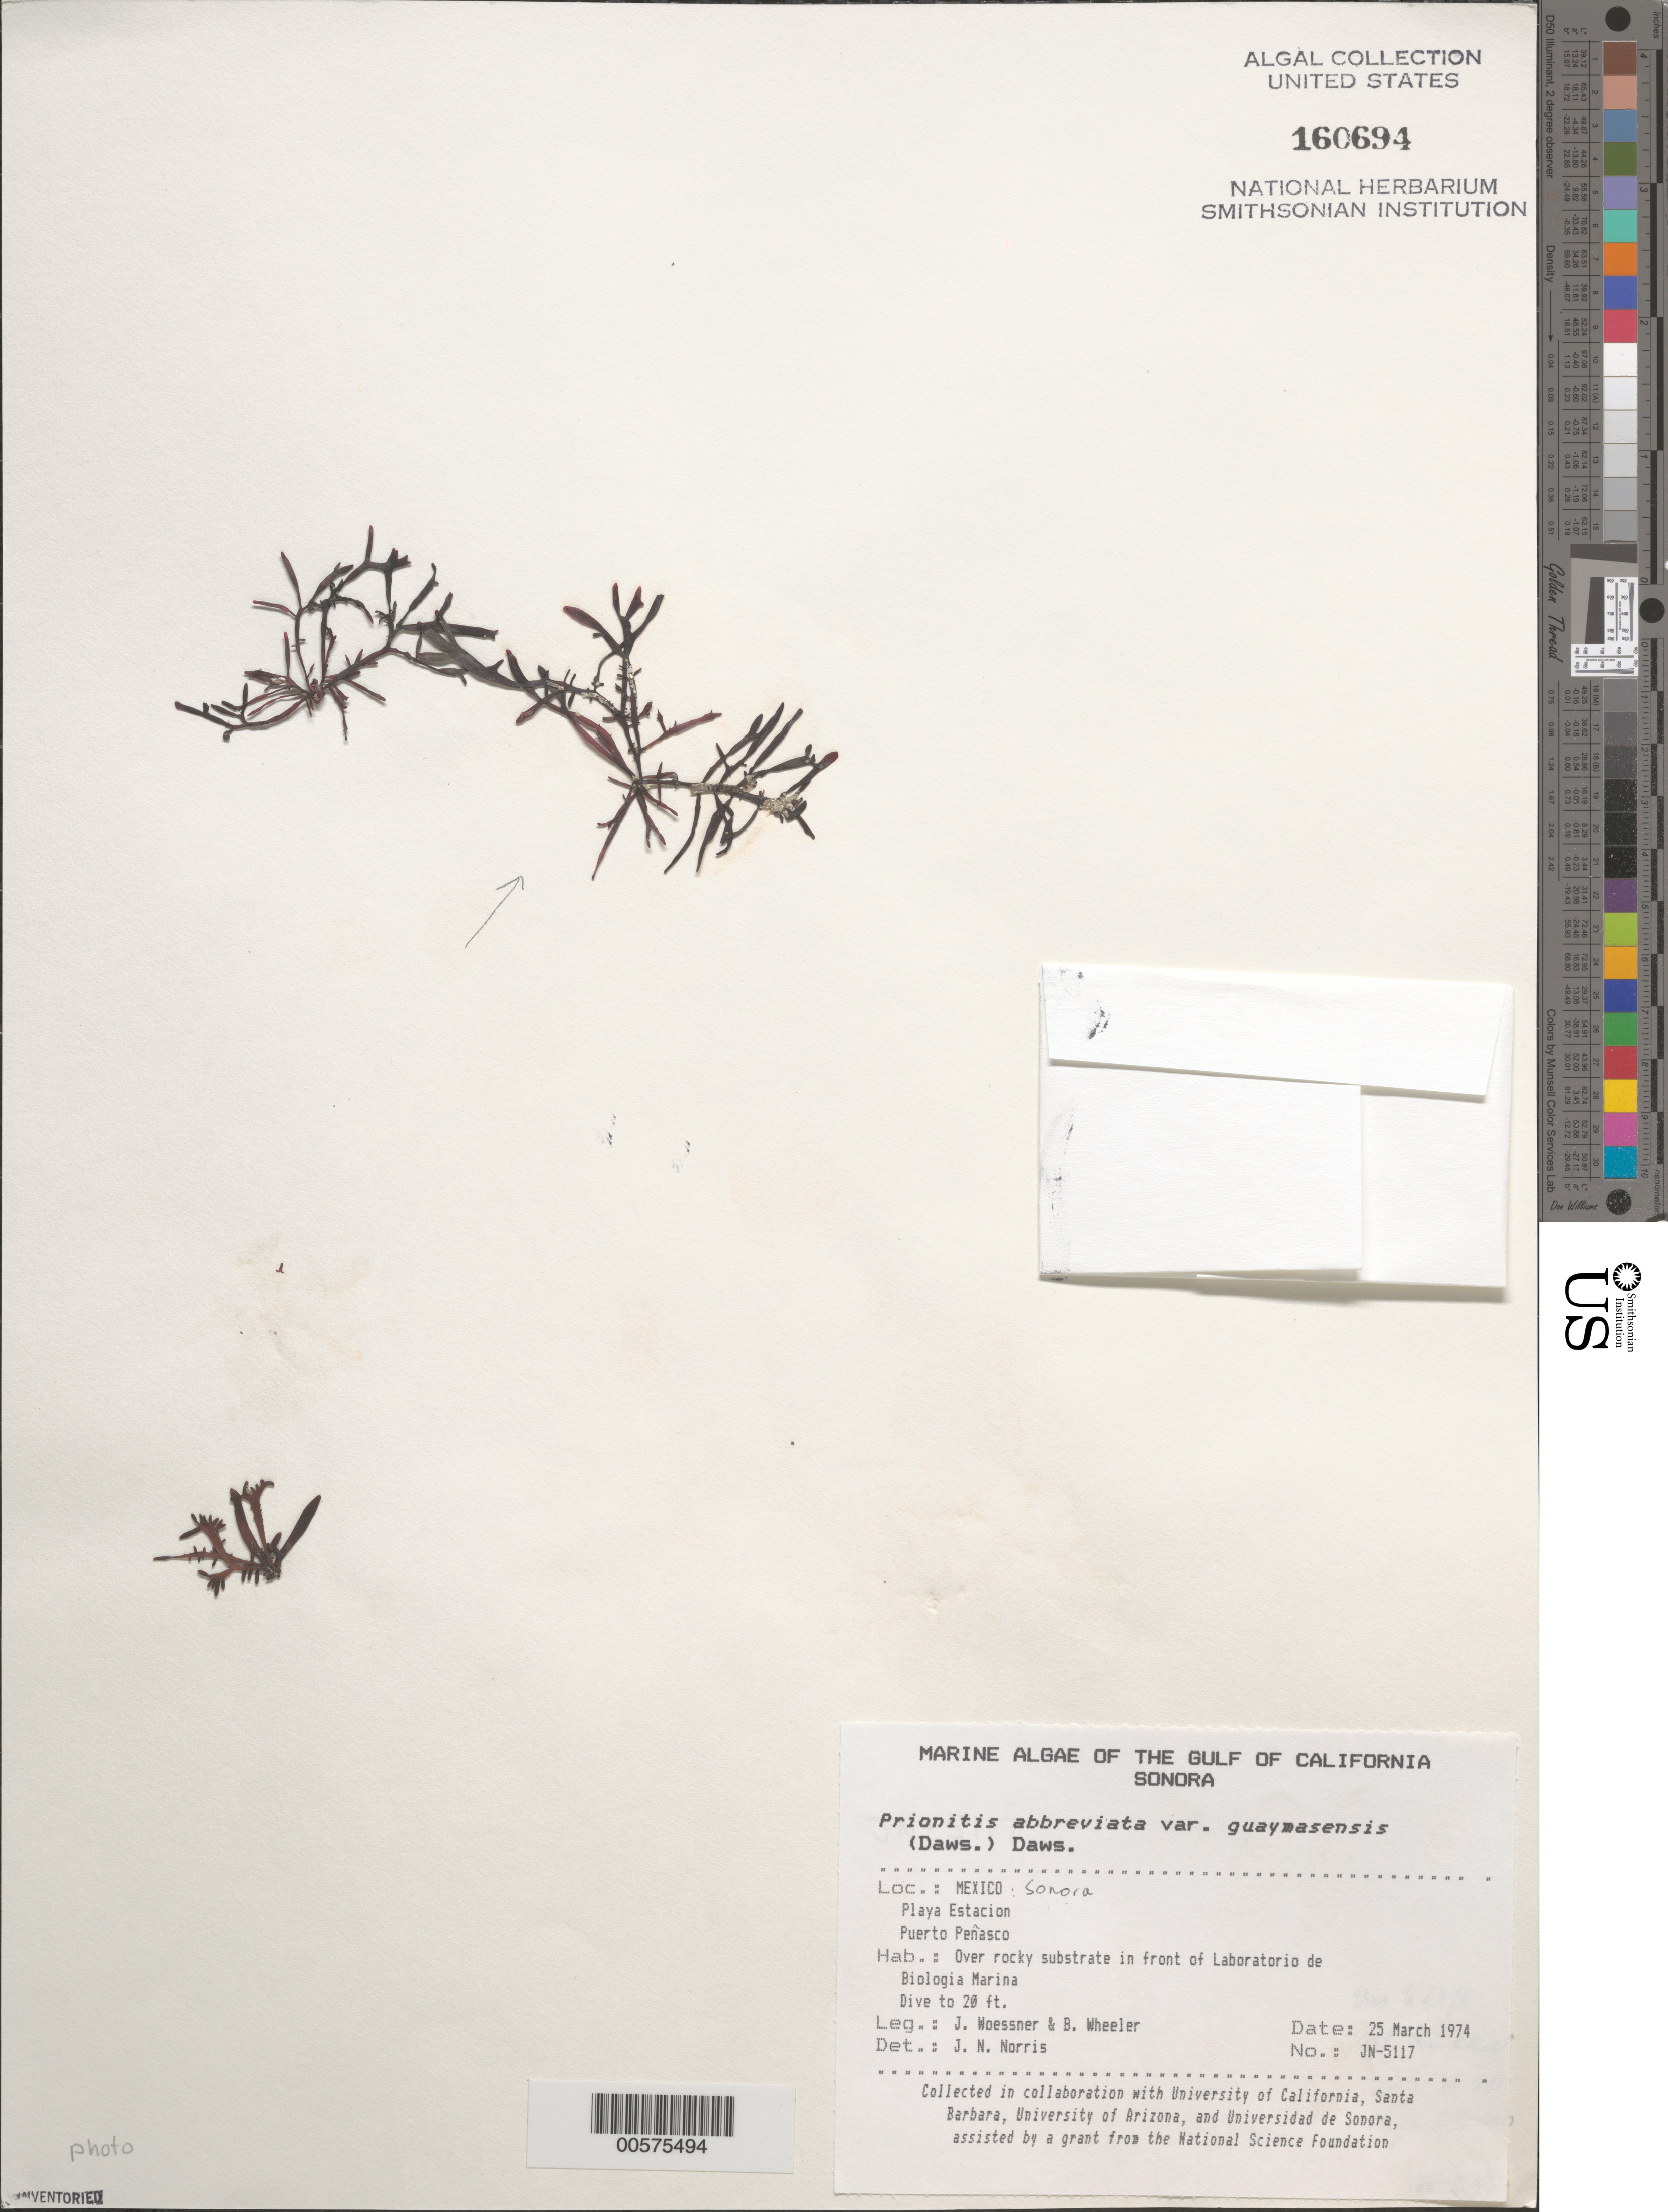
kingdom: Plantae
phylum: Rhodophyta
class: Florideophyceae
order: Cryptonemiales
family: Cryptonemiaceae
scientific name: Prionitis abbreviata var. guaymasensis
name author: (E.Y. Dawson) E.Y. Dawson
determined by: Norris, James N.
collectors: J. Woessner & W. Wheeler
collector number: Jn-5117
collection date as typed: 25 Mar 1974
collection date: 1974-03-25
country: Mexico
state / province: Sonora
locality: Playa Estacion, Puerto Penasco, marine station shore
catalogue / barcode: US 160694